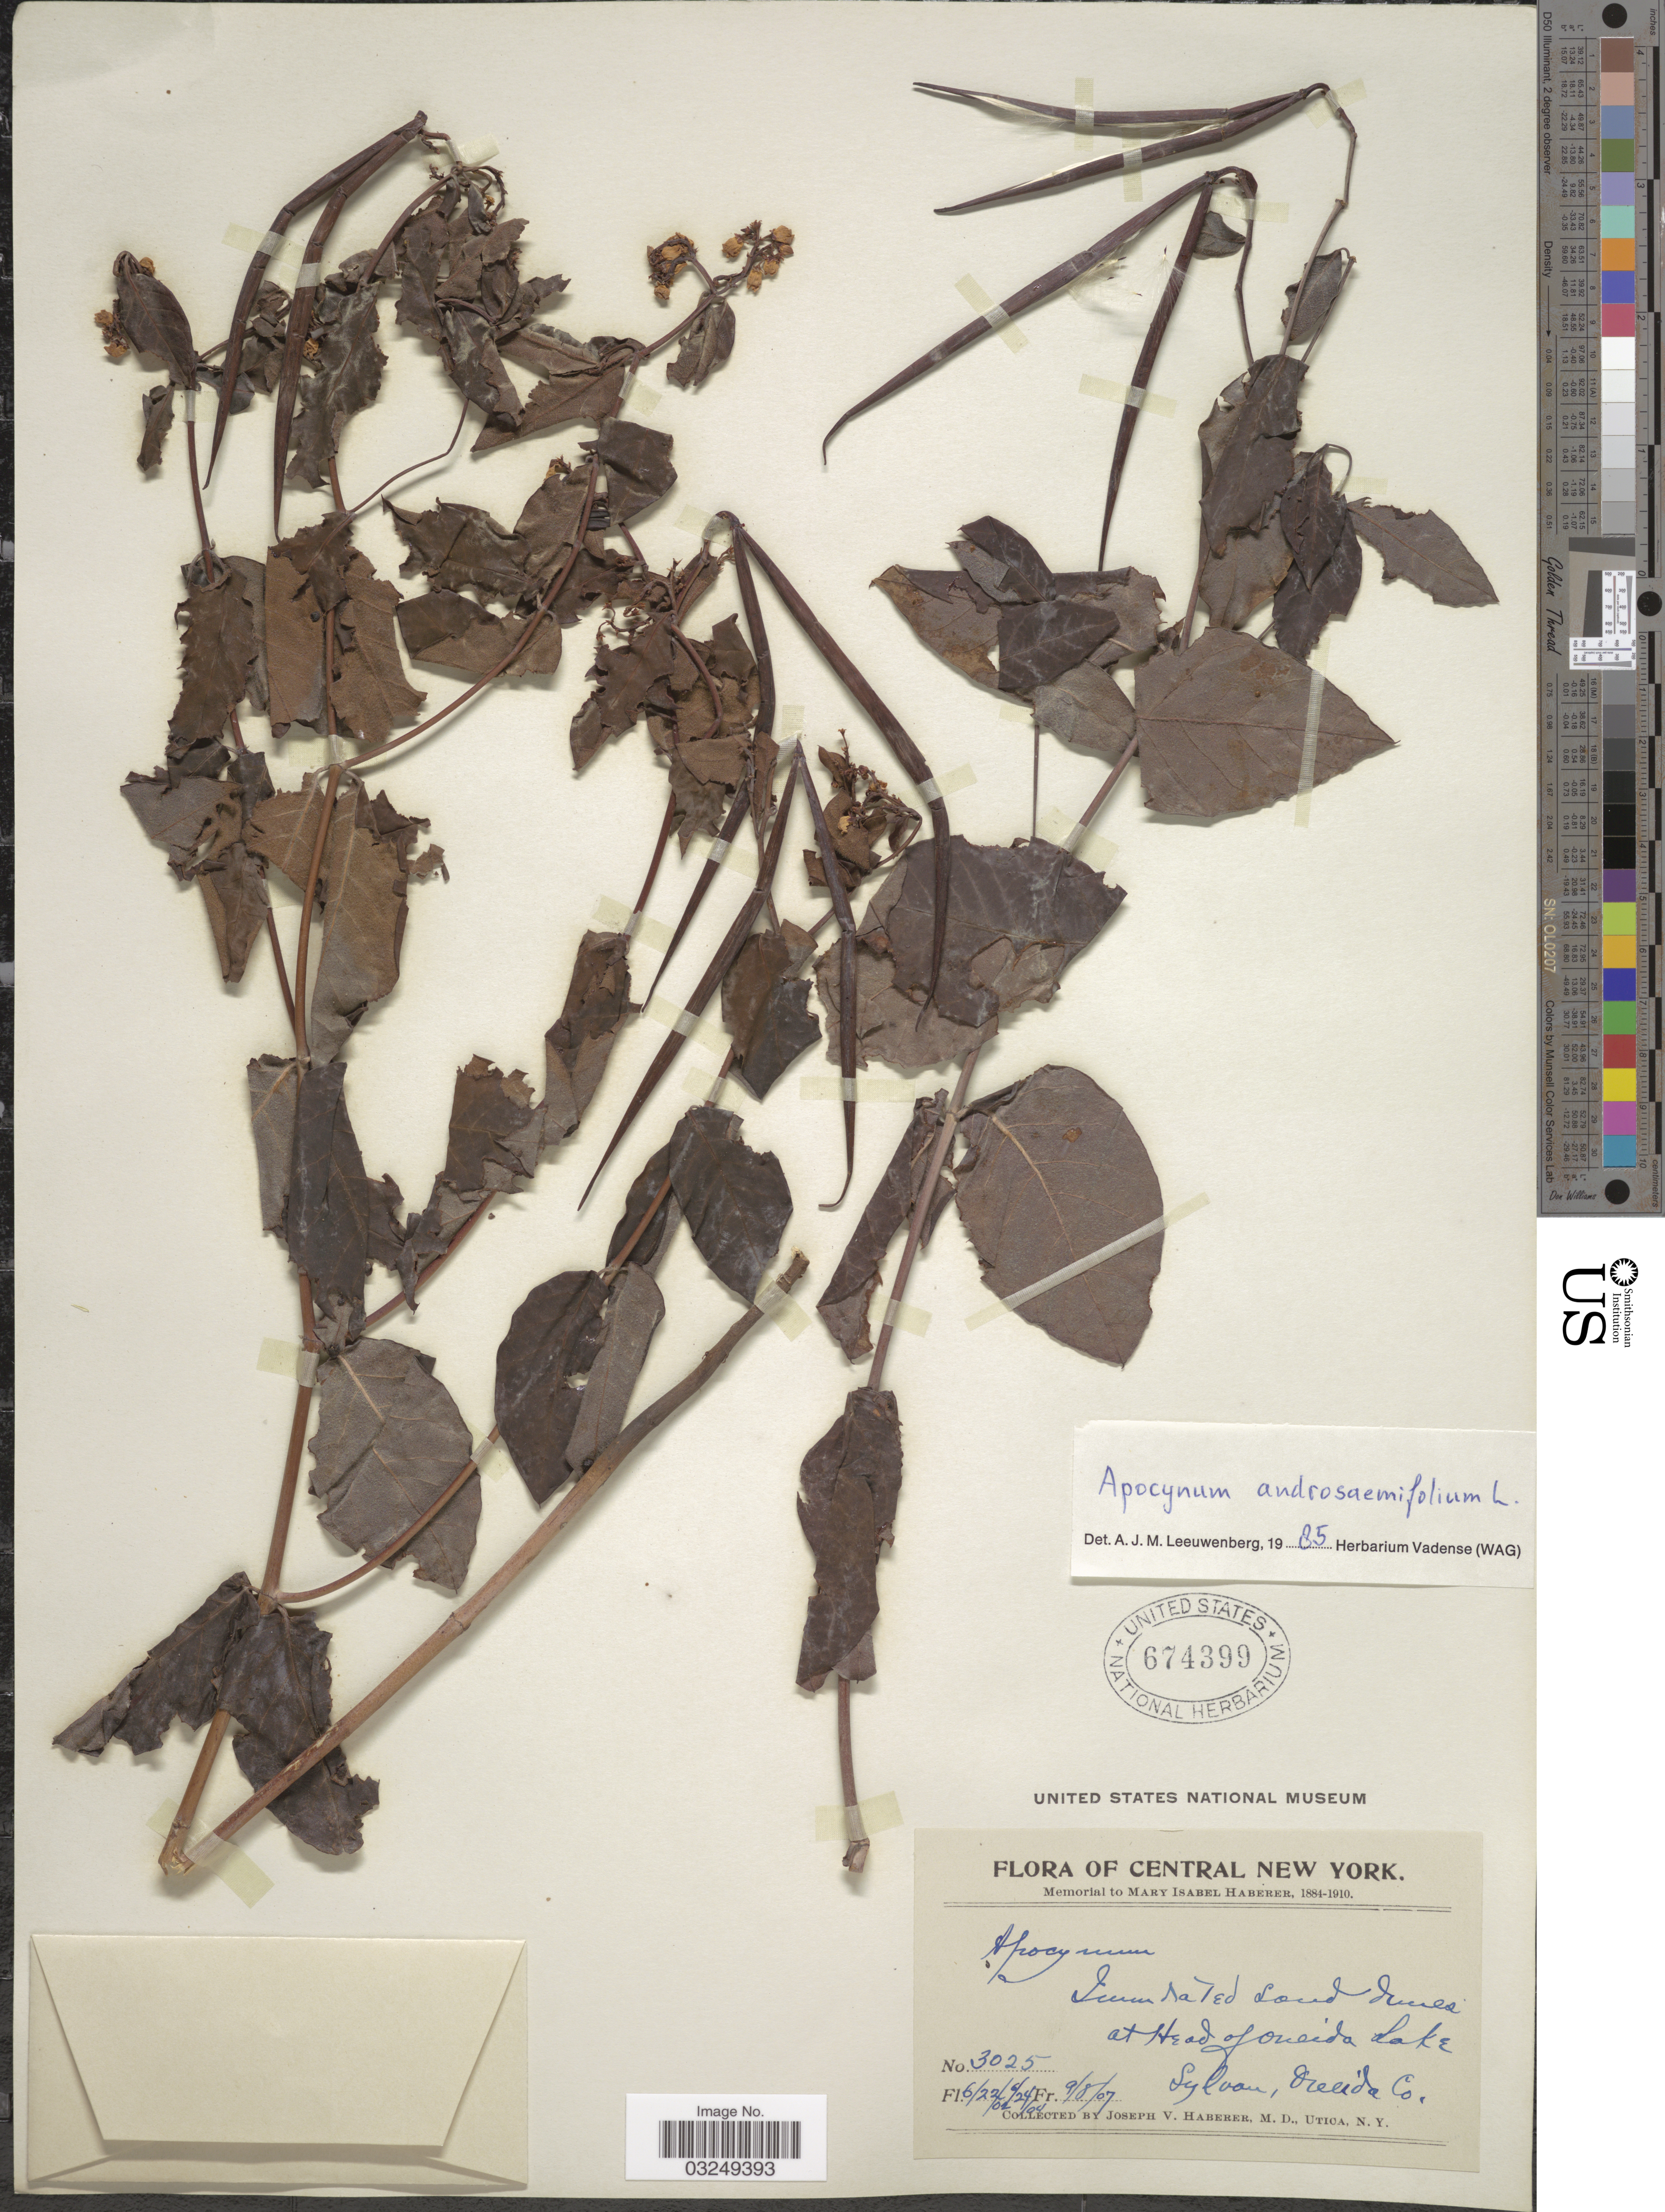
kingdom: Plantae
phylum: Tracheophyta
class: Magnoliopsida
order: Gentianales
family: Apocynaceae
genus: Apocynum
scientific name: Apocynum androsaemifolium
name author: L.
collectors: J. V. Haberer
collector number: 3025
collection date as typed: Transcribed d/m/y: 22/6/2 to 8/9/7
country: United States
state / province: New York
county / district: Oneida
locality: Central New York. Inundated sand dunes at Head of Oneida Lake. Sylvan, Oneida Co.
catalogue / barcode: US 674399